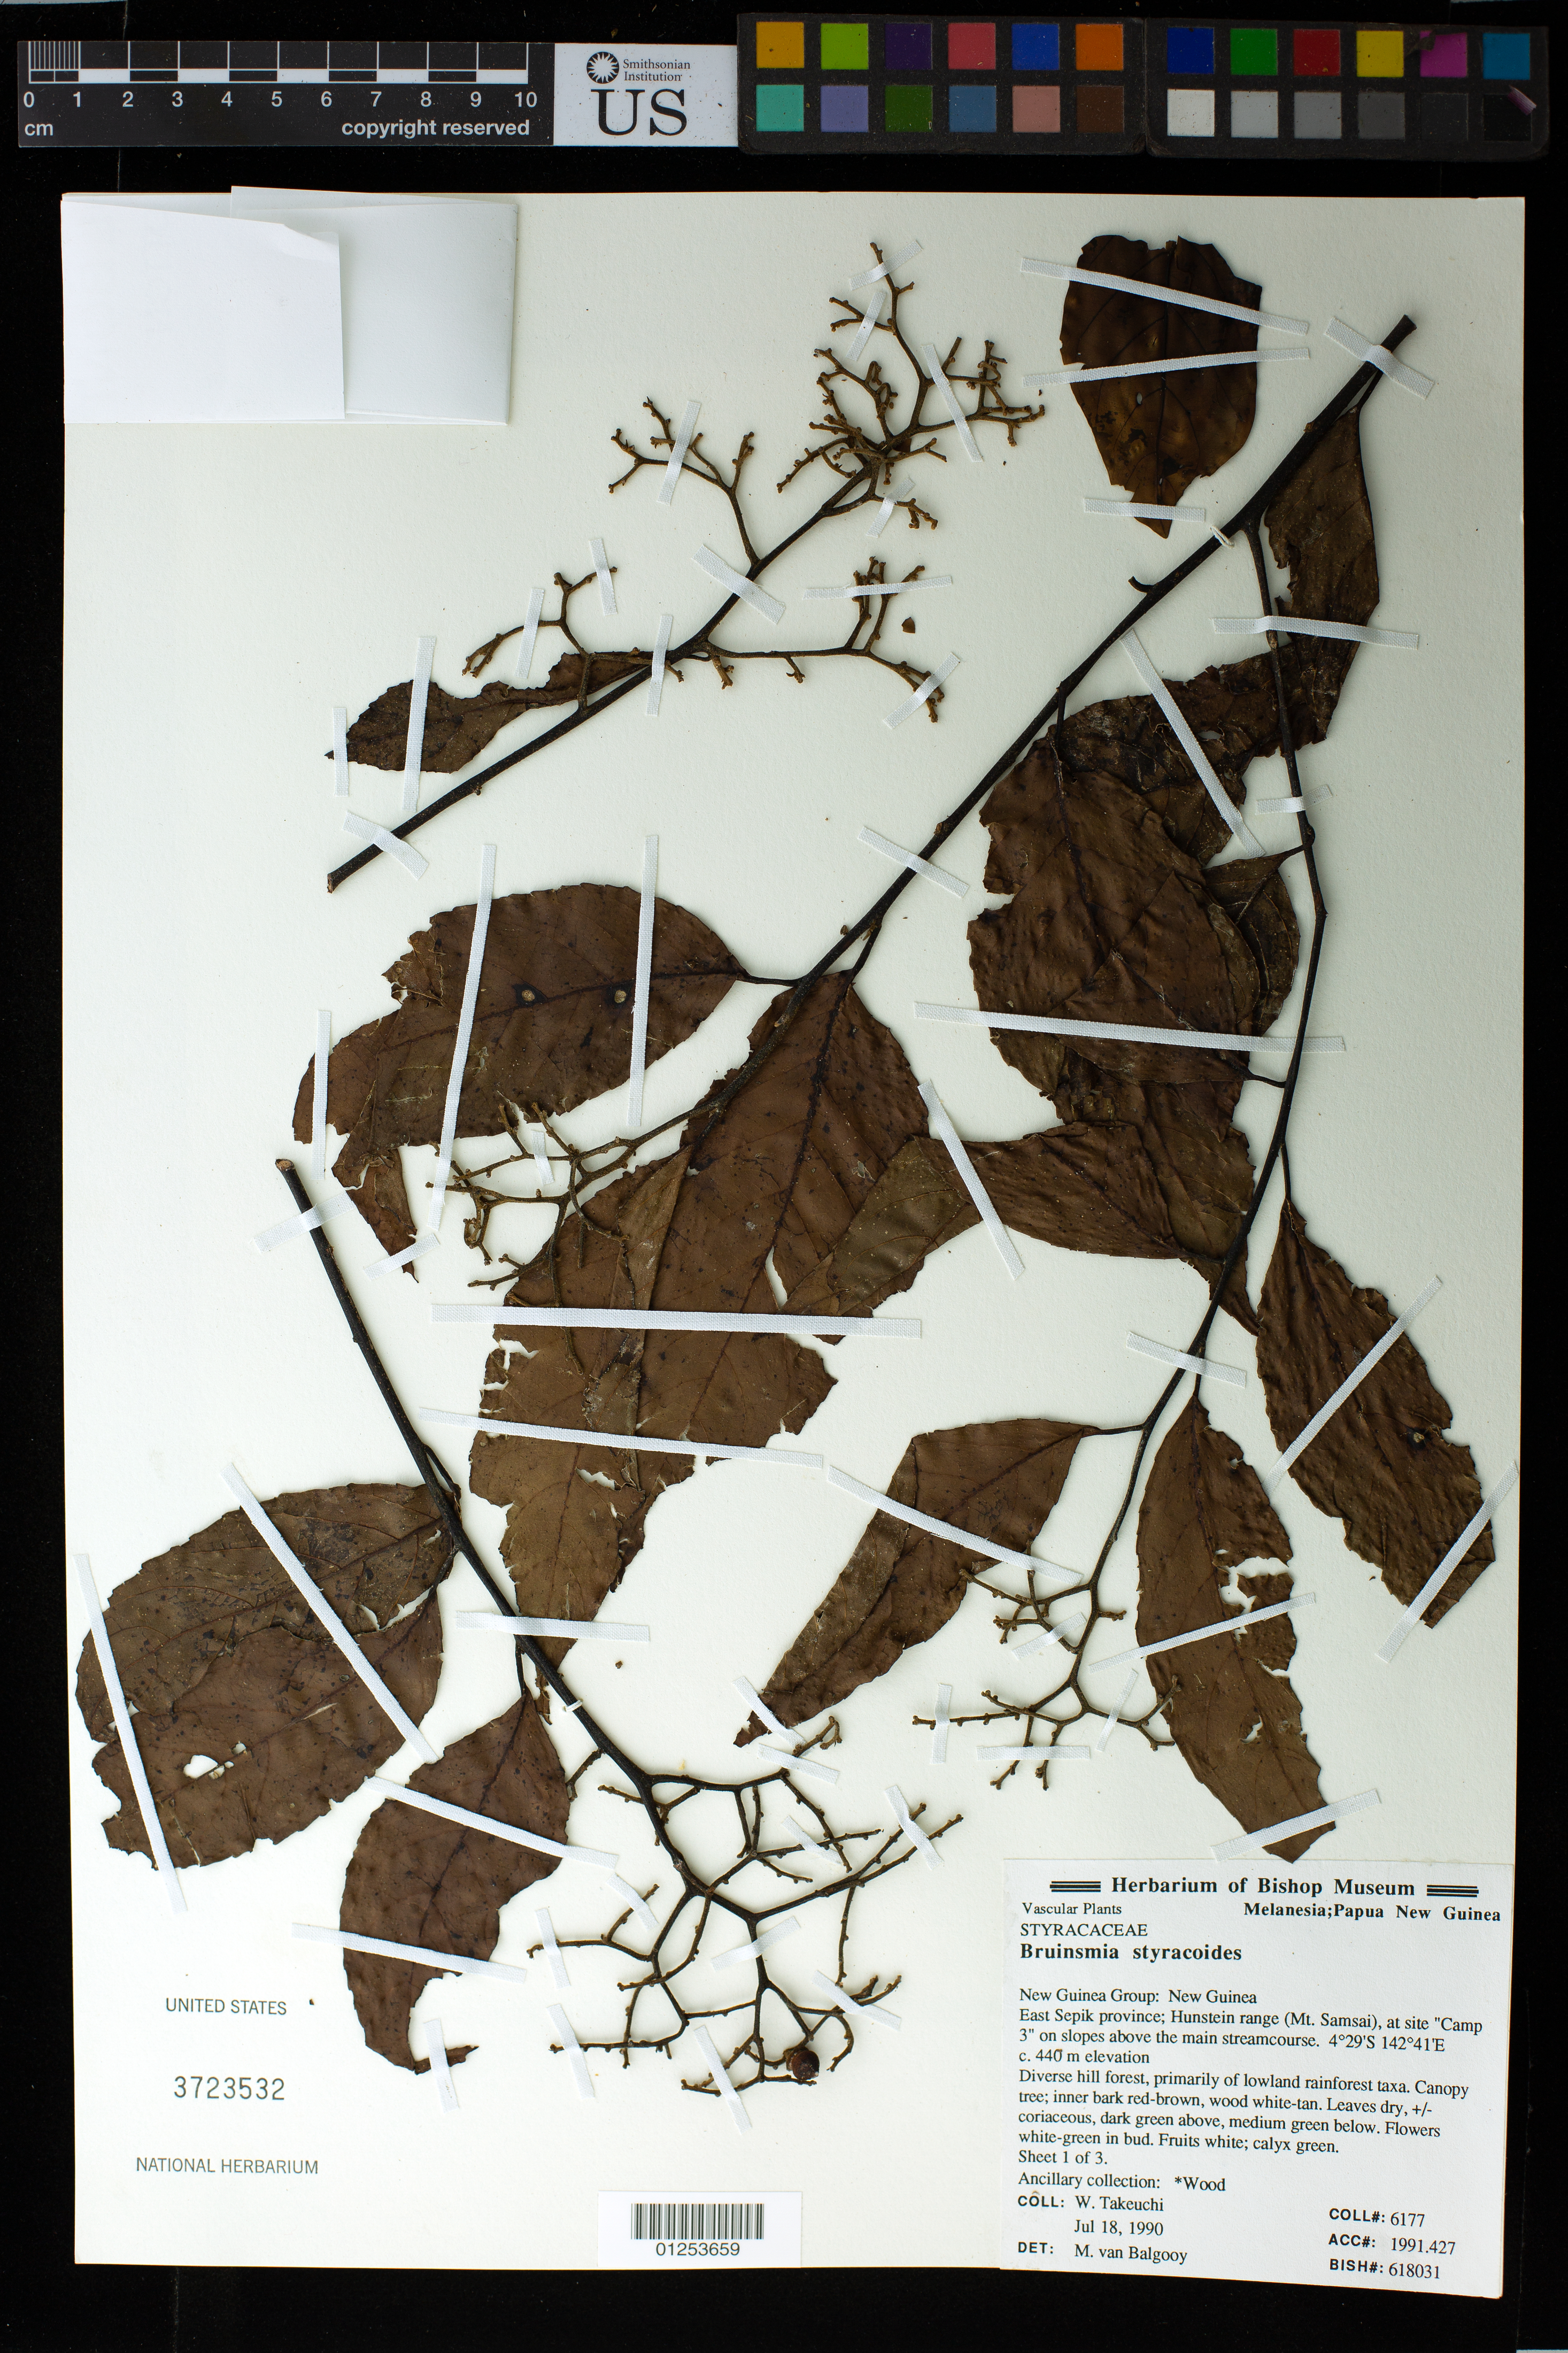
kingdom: Plantae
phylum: Tracheophyta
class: Magnoliopsida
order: Ericales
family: Styracaceae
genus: Bruinsmia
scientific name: Bruinsmia styracoides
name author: Boerl. & Koord.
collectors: W. Takeuchi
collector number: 6177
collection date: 1990-07-18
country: Papua New Guinea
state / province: East Sepik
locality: Hunstein range (Mt. Samsai) at site "Camp 3" on slopes above the main streamcourse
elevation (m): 440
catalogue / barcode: US 3723532